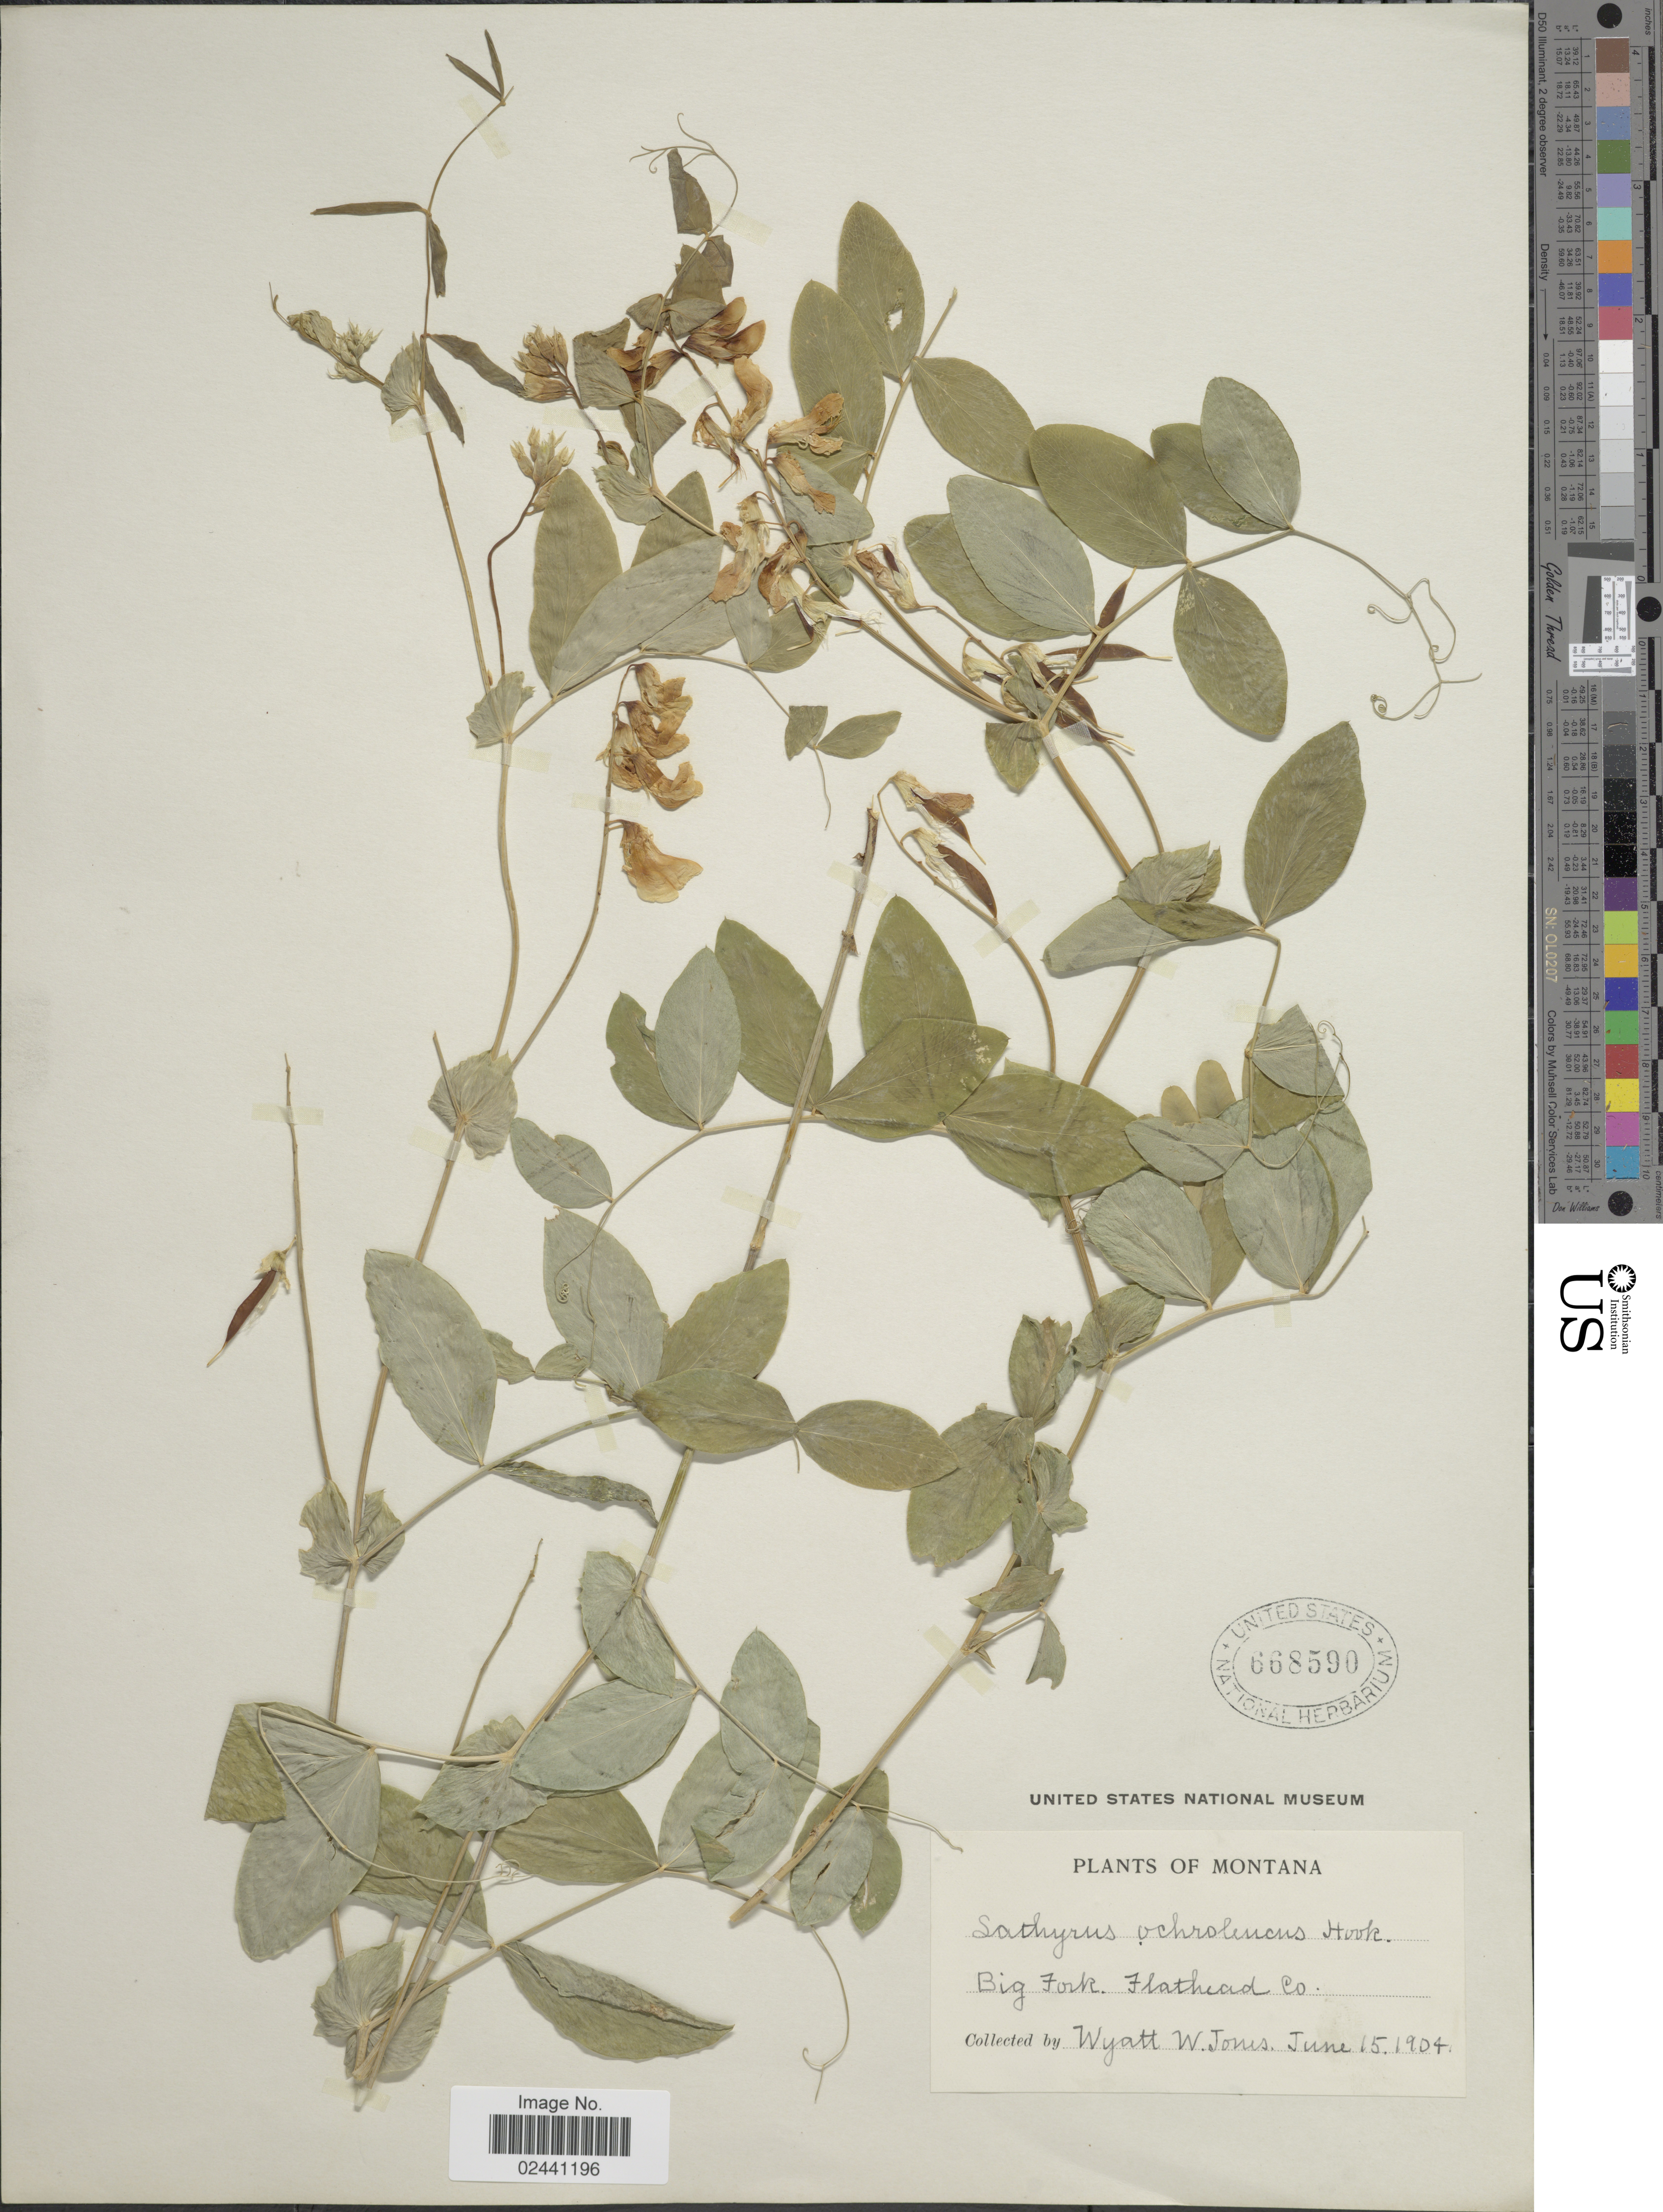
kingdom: Plantae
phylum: Tracheophyta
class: Magnoliopsida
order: Fabales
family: Fabaceae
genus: Lathyrus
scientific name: Lathyrus ochroleucus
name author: Hook.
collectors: W. W. Jones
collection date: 1904-06-15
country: United States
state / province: Montana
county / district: Flathead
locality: Big Fork.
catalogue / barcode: US 668590